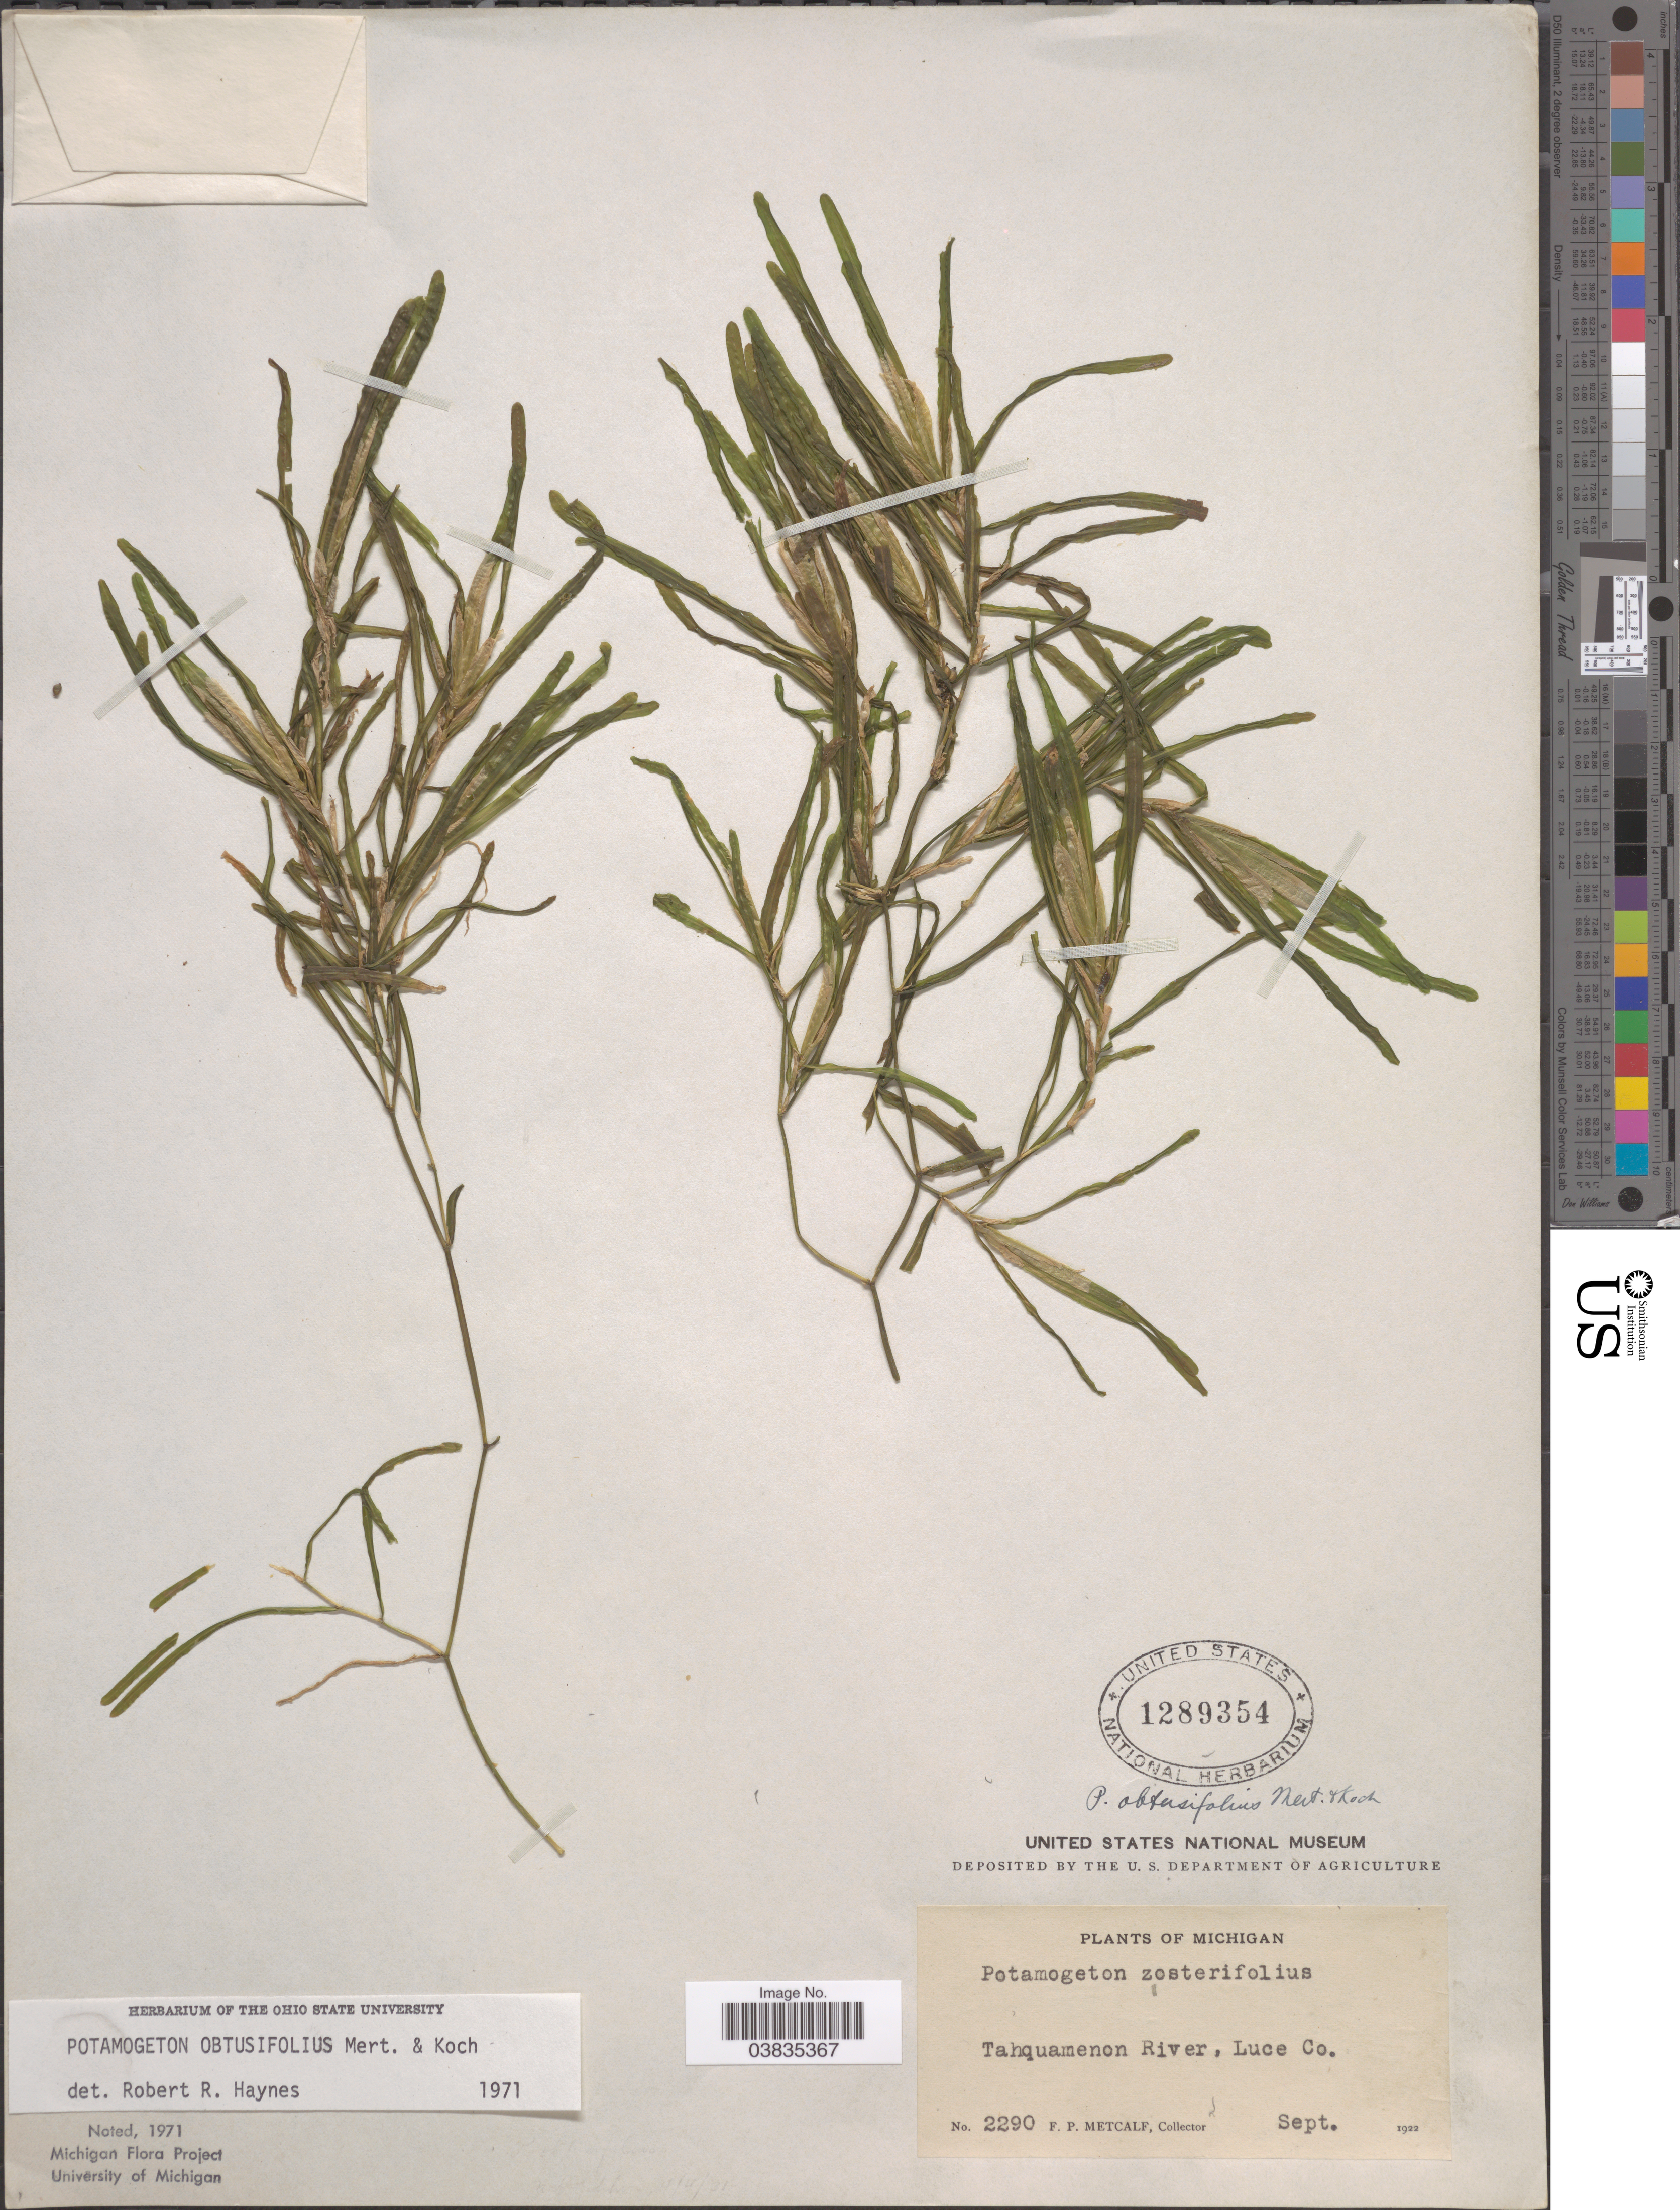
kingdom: Plantae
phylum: Tracheophyta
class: Liliopsida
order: Alismatales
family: Potamogetonaceae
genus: Potamogeton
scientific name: Potamogeton obtusifolius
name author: Mert. & W.D.J. Koch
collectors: F. Metcalf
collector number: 2290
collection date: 1922-09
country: United States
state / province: Michigan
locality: Tahquamenon River, Luce Co.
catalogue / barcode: US 1289354